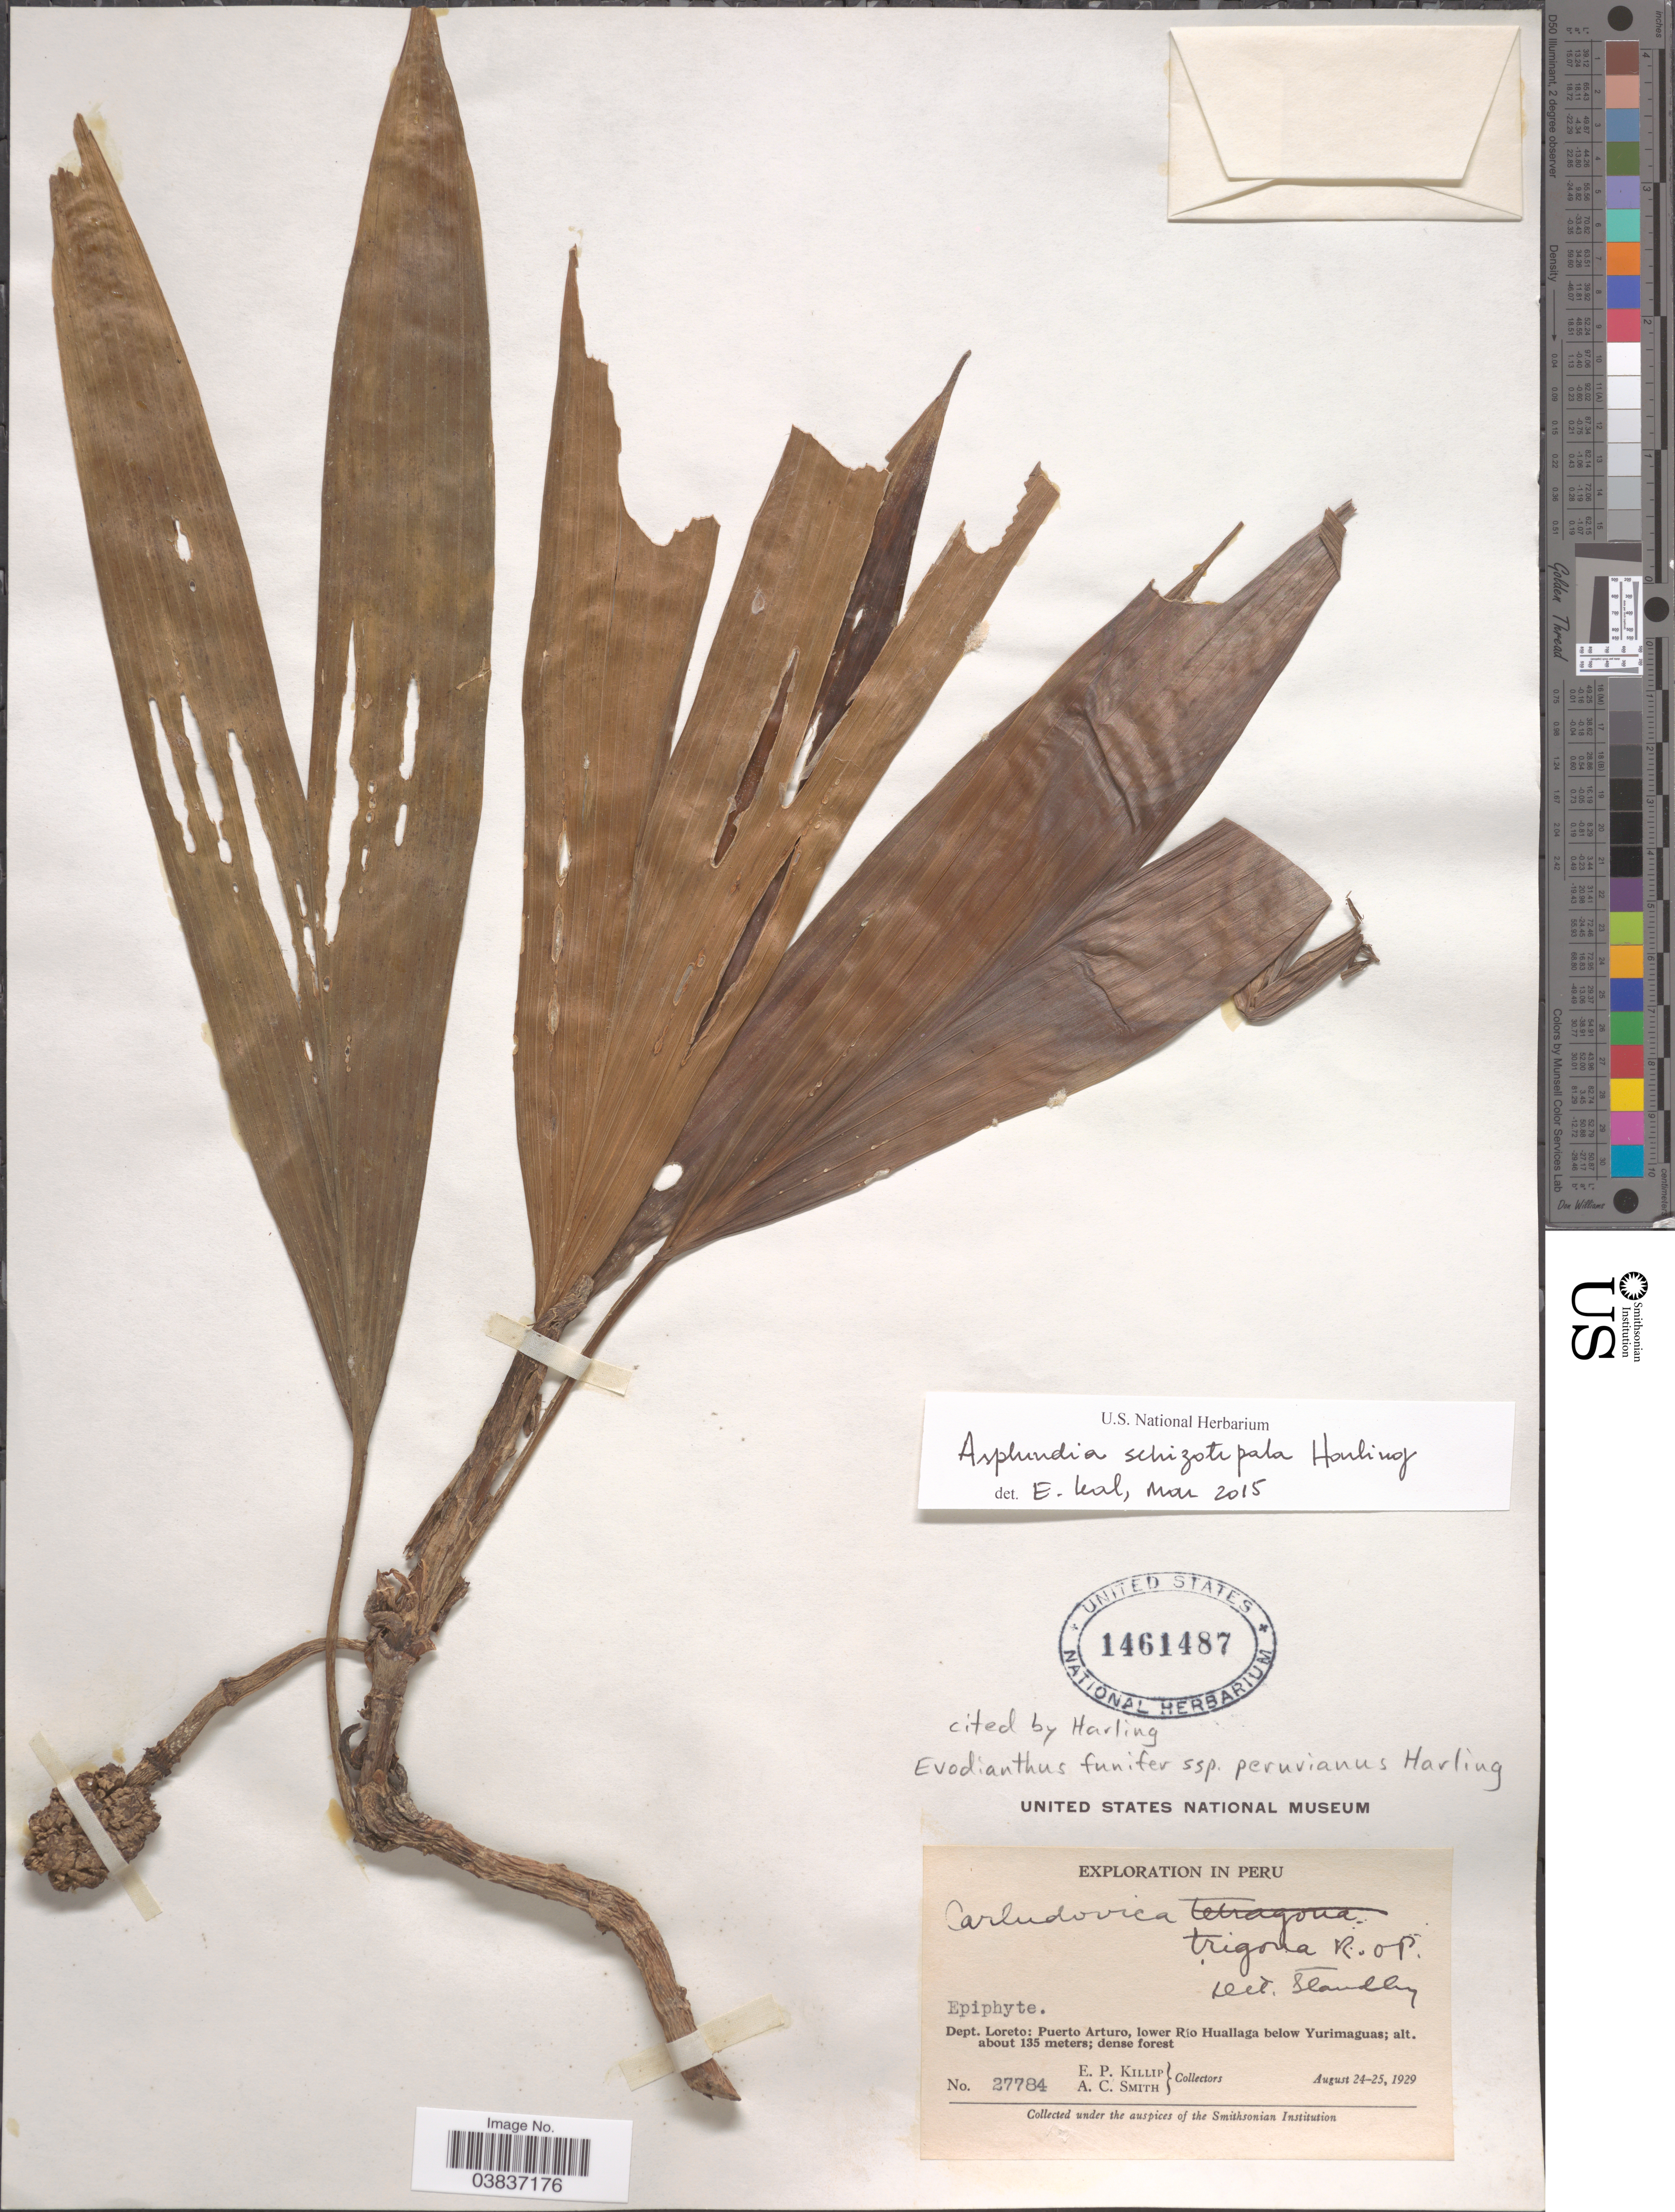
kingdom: Plantae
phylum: Tracheophyta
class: Liliopsida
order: Pandanales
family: Cyclanthaceae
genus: Asplundia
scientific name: Asplundia schizotepala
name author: Harling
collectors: E. P. Killip & A. C. Smith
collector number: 27784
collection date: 1929-08-24/1929-08-25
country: Peru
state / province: Loreto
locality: Dept. Loreto: Puerto Arturo, lower Río Huallaga below Yurimaguas.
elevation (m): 135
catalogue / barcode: US 1461487